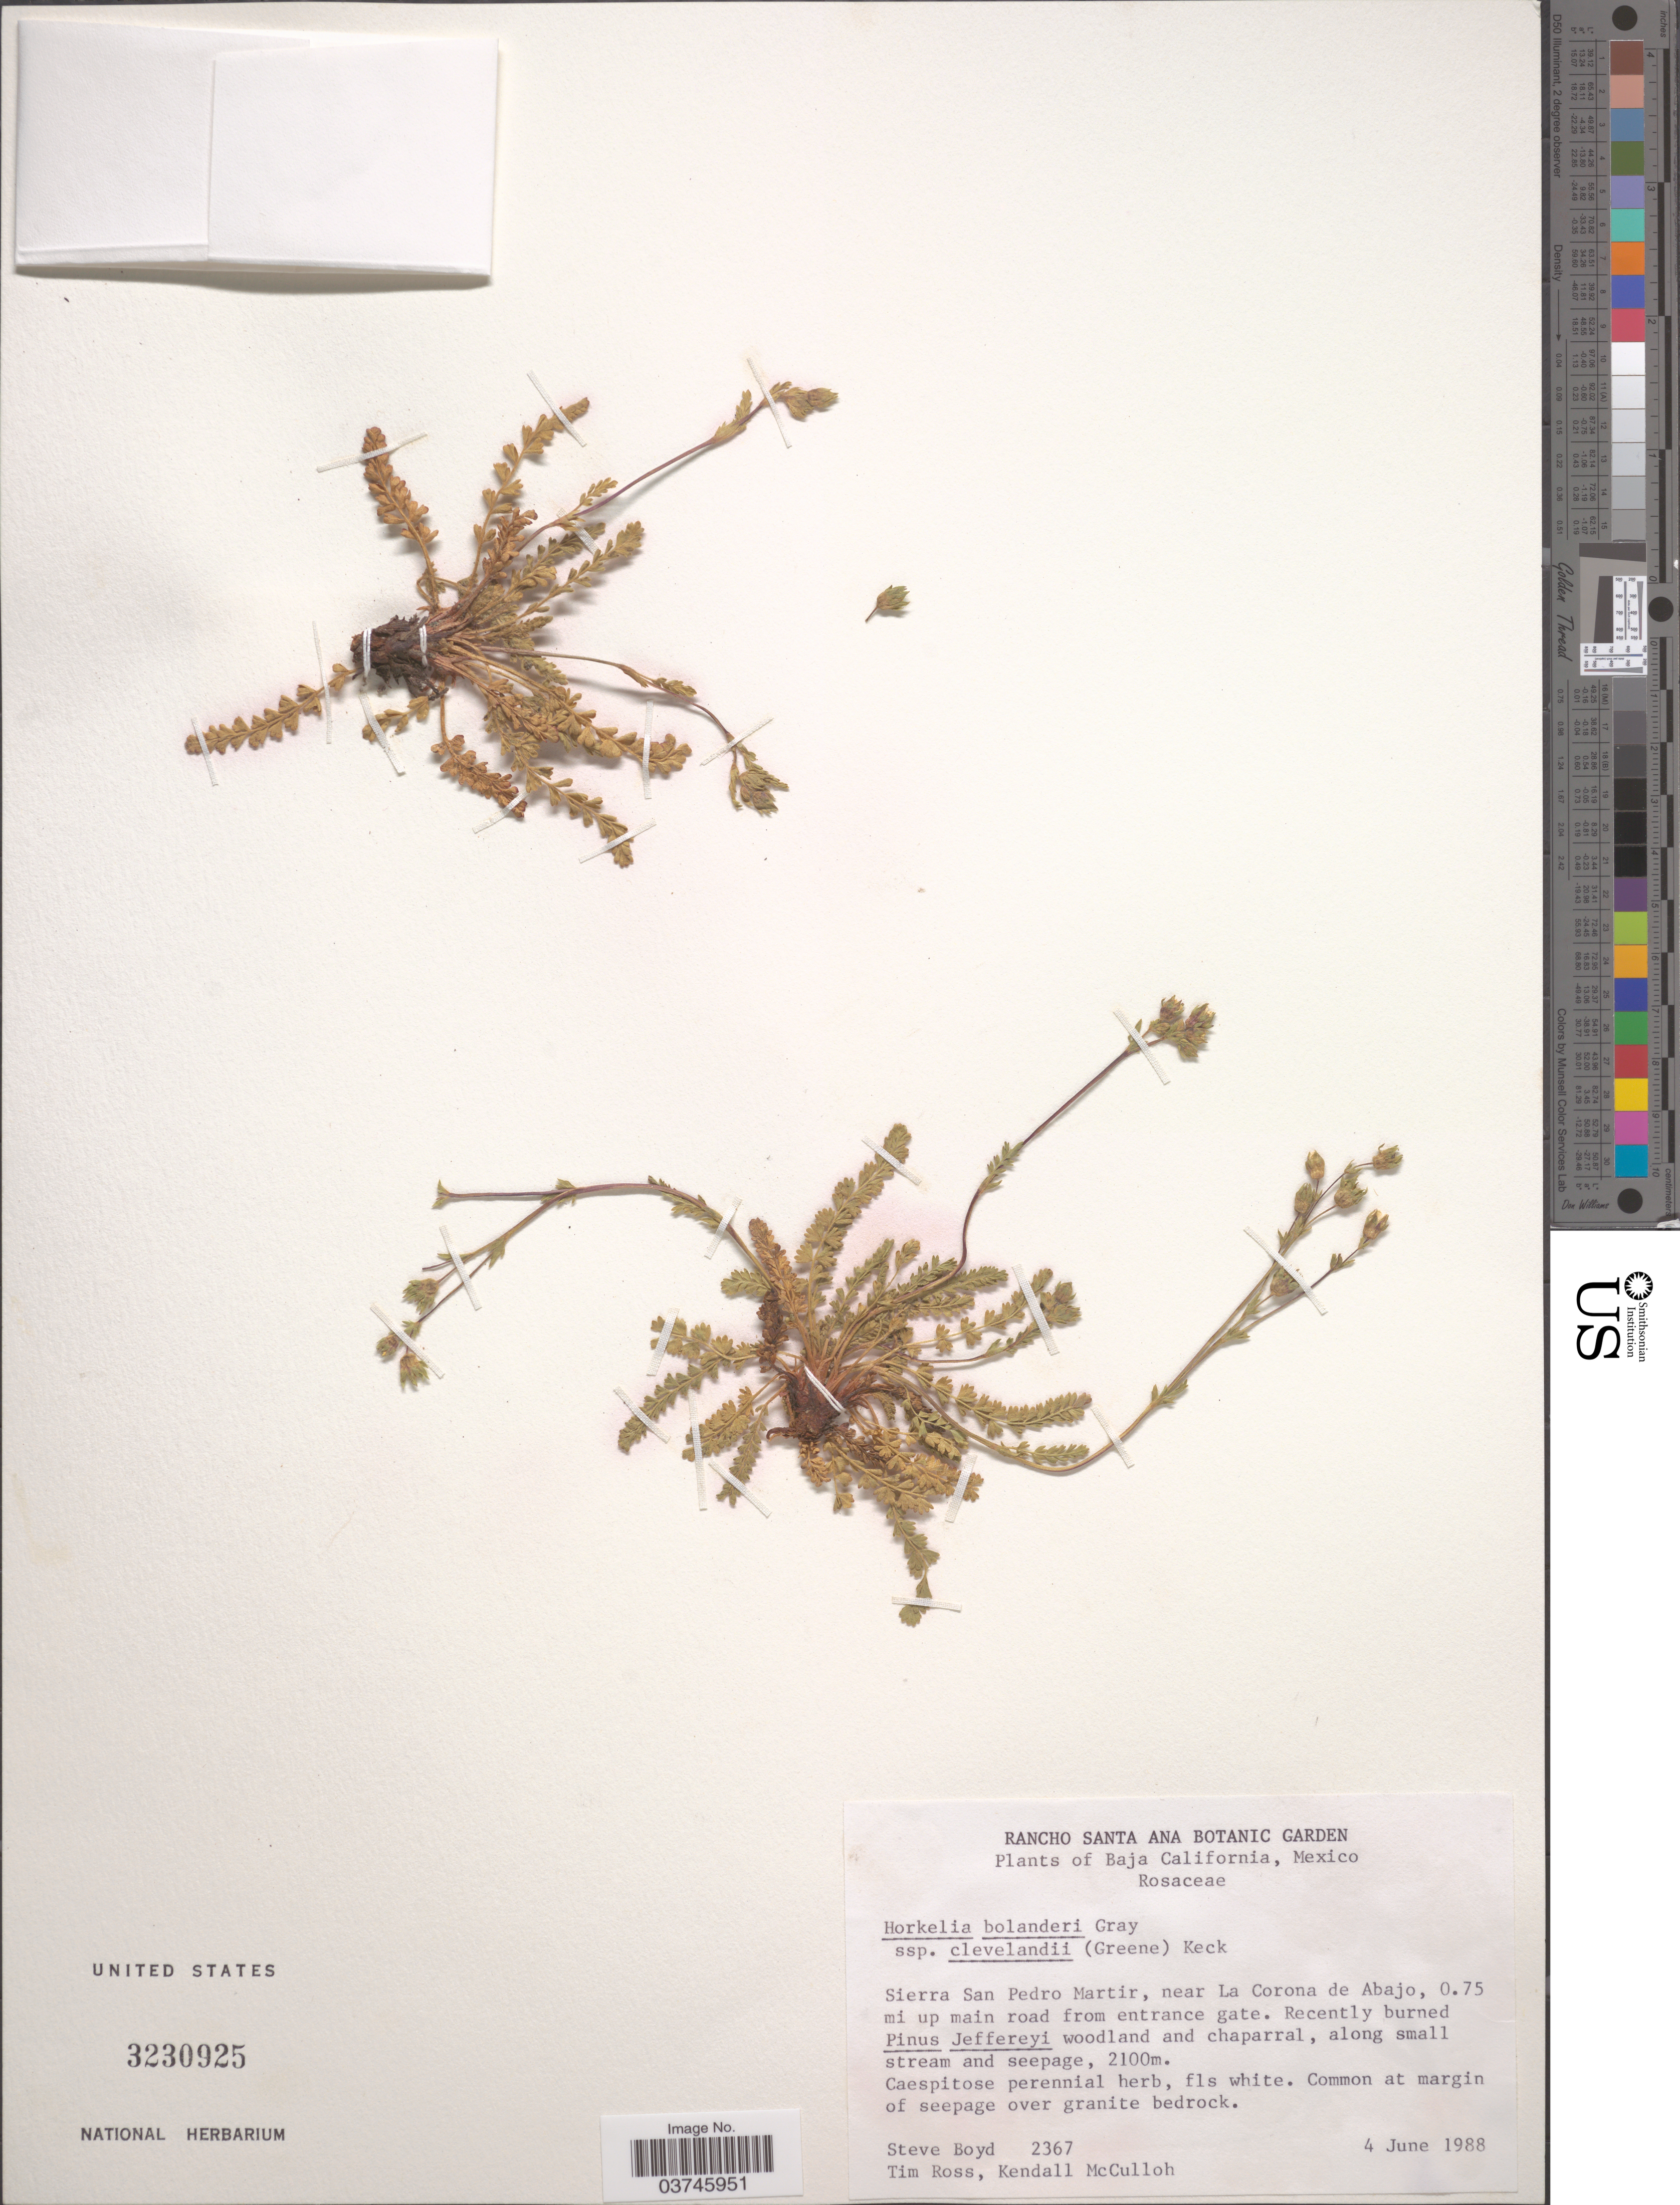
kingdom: Plantae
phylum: Tracheophyta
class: Magnoliopsida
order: Rosales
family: Rosaceae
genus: Potentilla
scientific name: Potentilla clevelandii var. brevibracteata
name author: (Wiggins) Mosyakin & Shiyan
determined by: Strong, Mark T., (BOT), Smithsonian Institution - National Museum of Natural History (UNITED STATES)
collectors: S. Boyd, T. Ross & K. McCulloh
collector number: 2367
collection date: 1988-06-04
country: Mexico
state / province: Baja California Norte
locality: Sierra San Pedro Martir, near La Corona de Abajo, 0.75 mi up main road from entrance gate.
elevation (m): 2100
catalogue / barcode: US 3230925